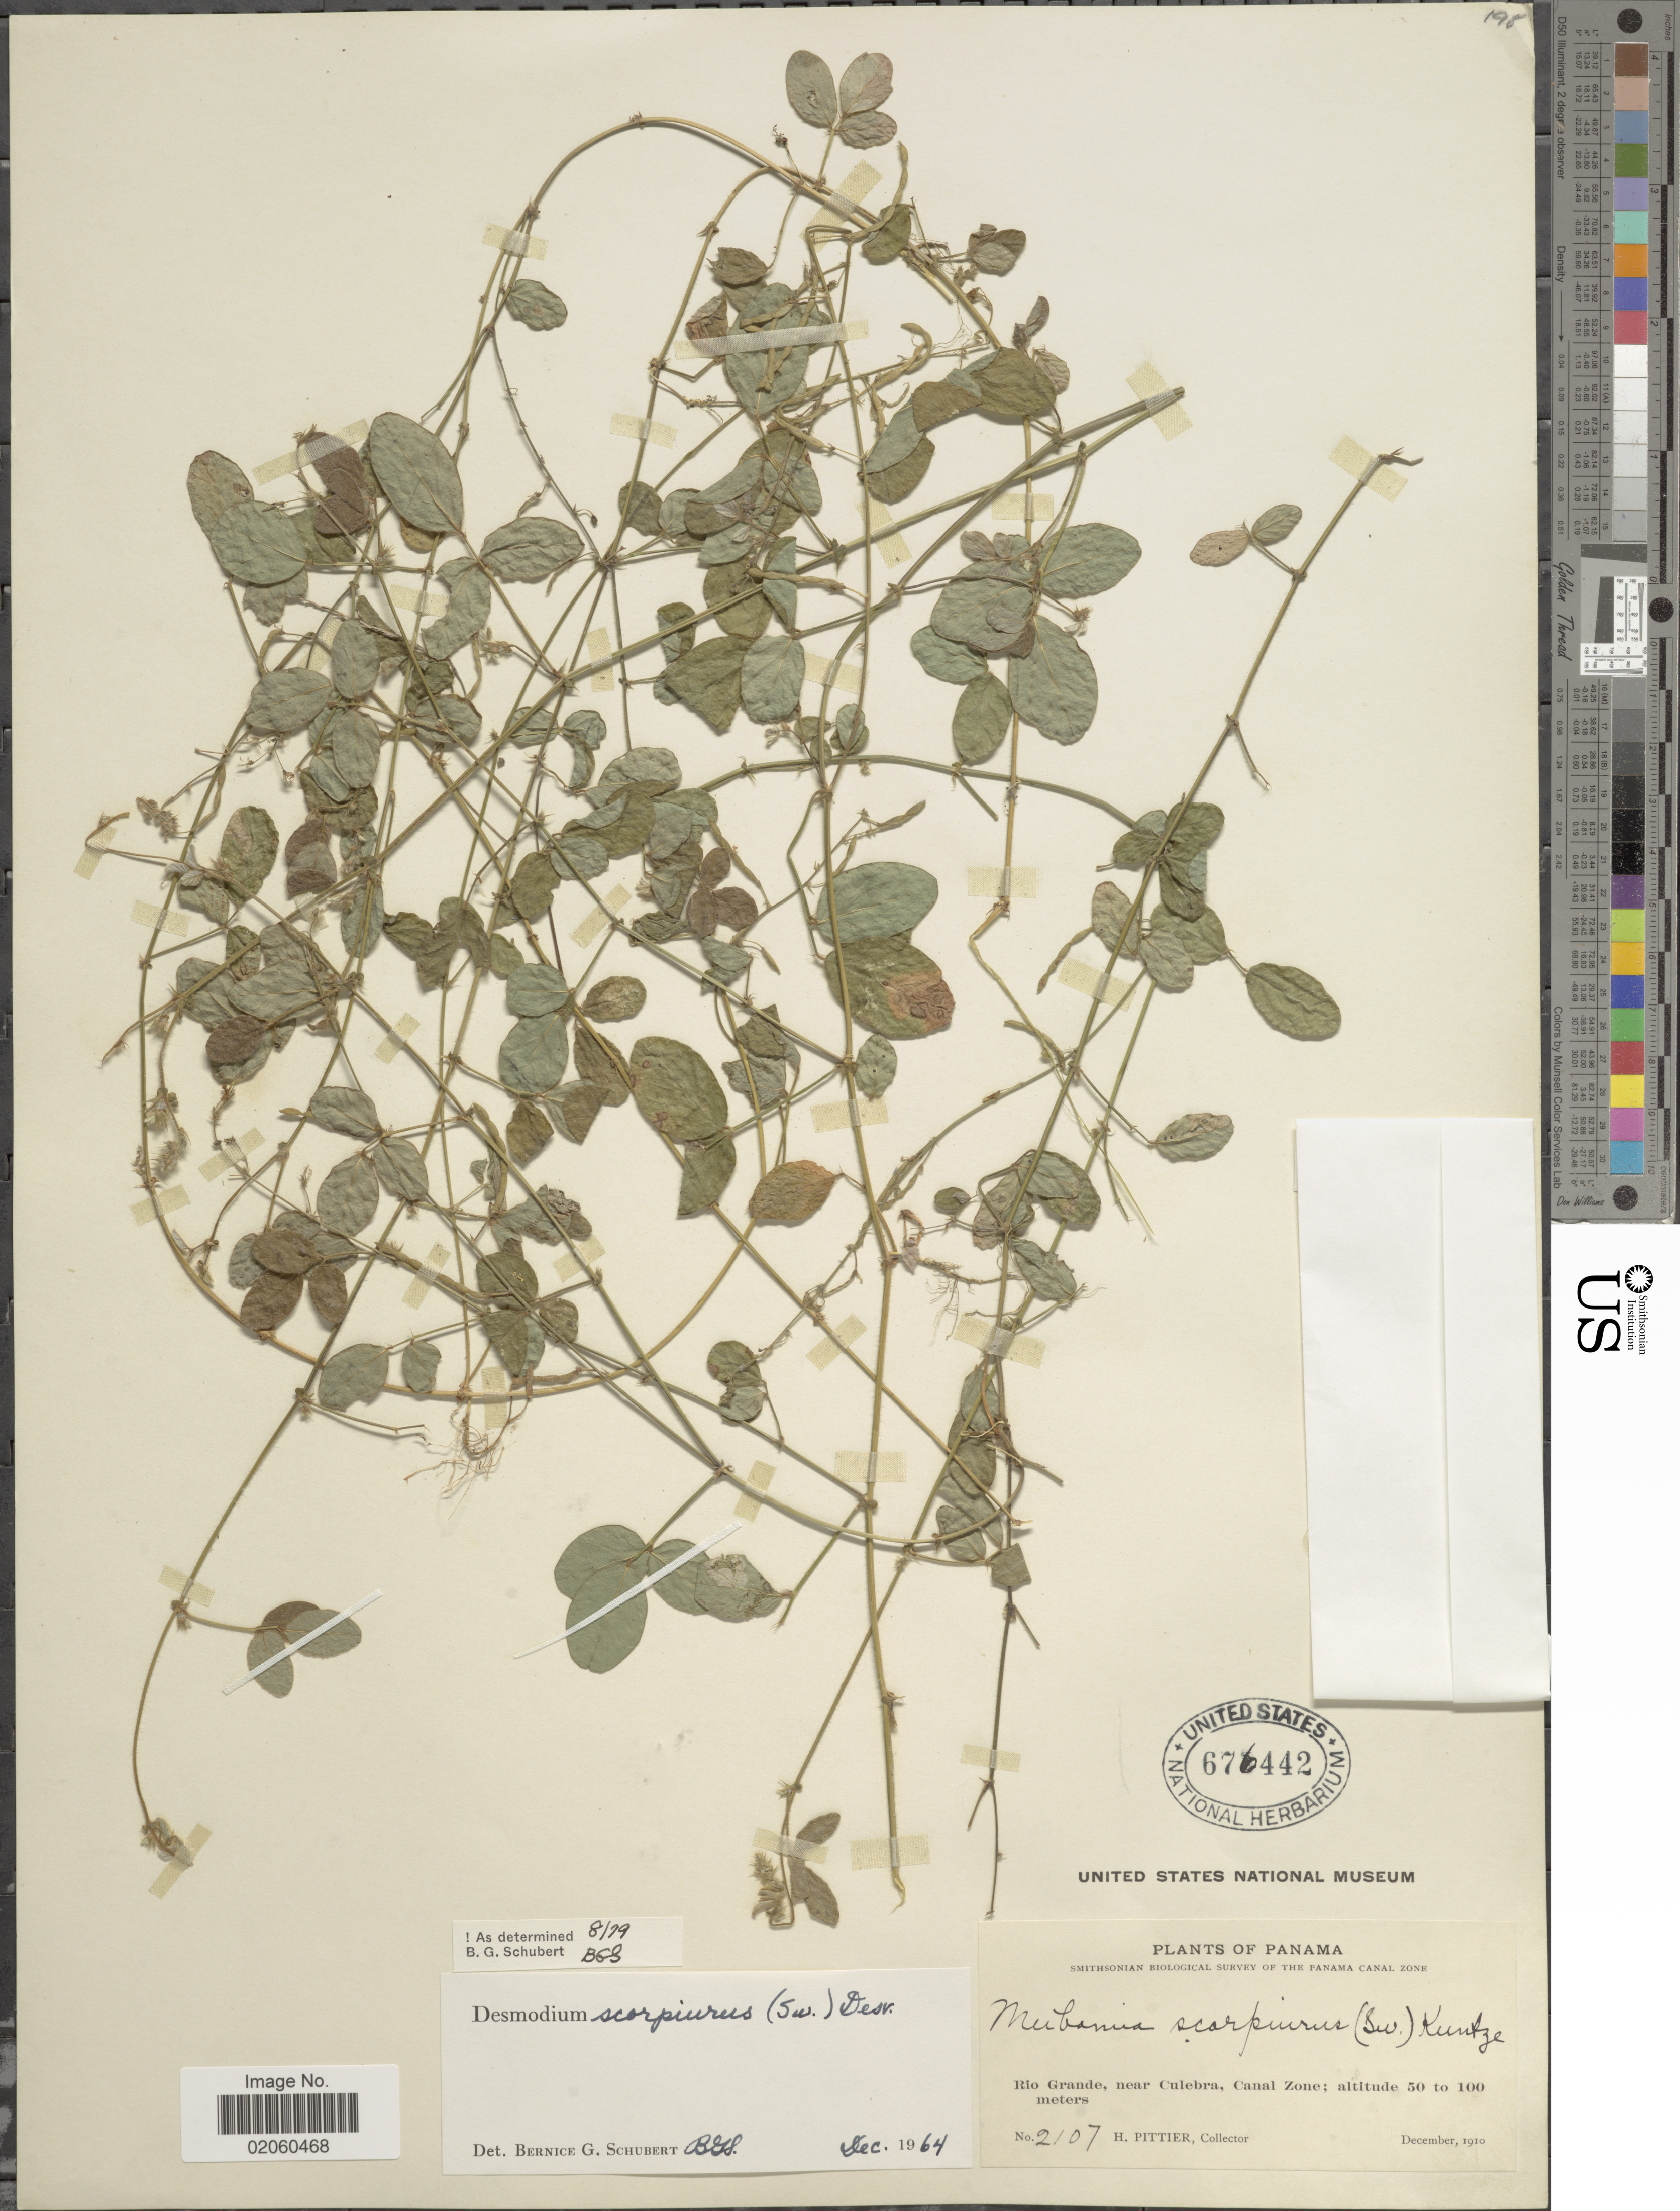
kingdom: Plantae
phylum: Tracheophyta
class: Magnoliopsida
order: Fabales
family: Fabaceae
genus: Desmodium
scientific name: Desmodium scorpiurus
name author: (Sw.) Desv. ex DC.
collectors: H. F. Pittier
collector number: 2107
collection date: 1910-12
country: Panama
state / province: Colón / Panamá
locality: Rio Grande, near Culebra, Canal Zone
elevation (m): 50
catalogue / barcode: US 676442